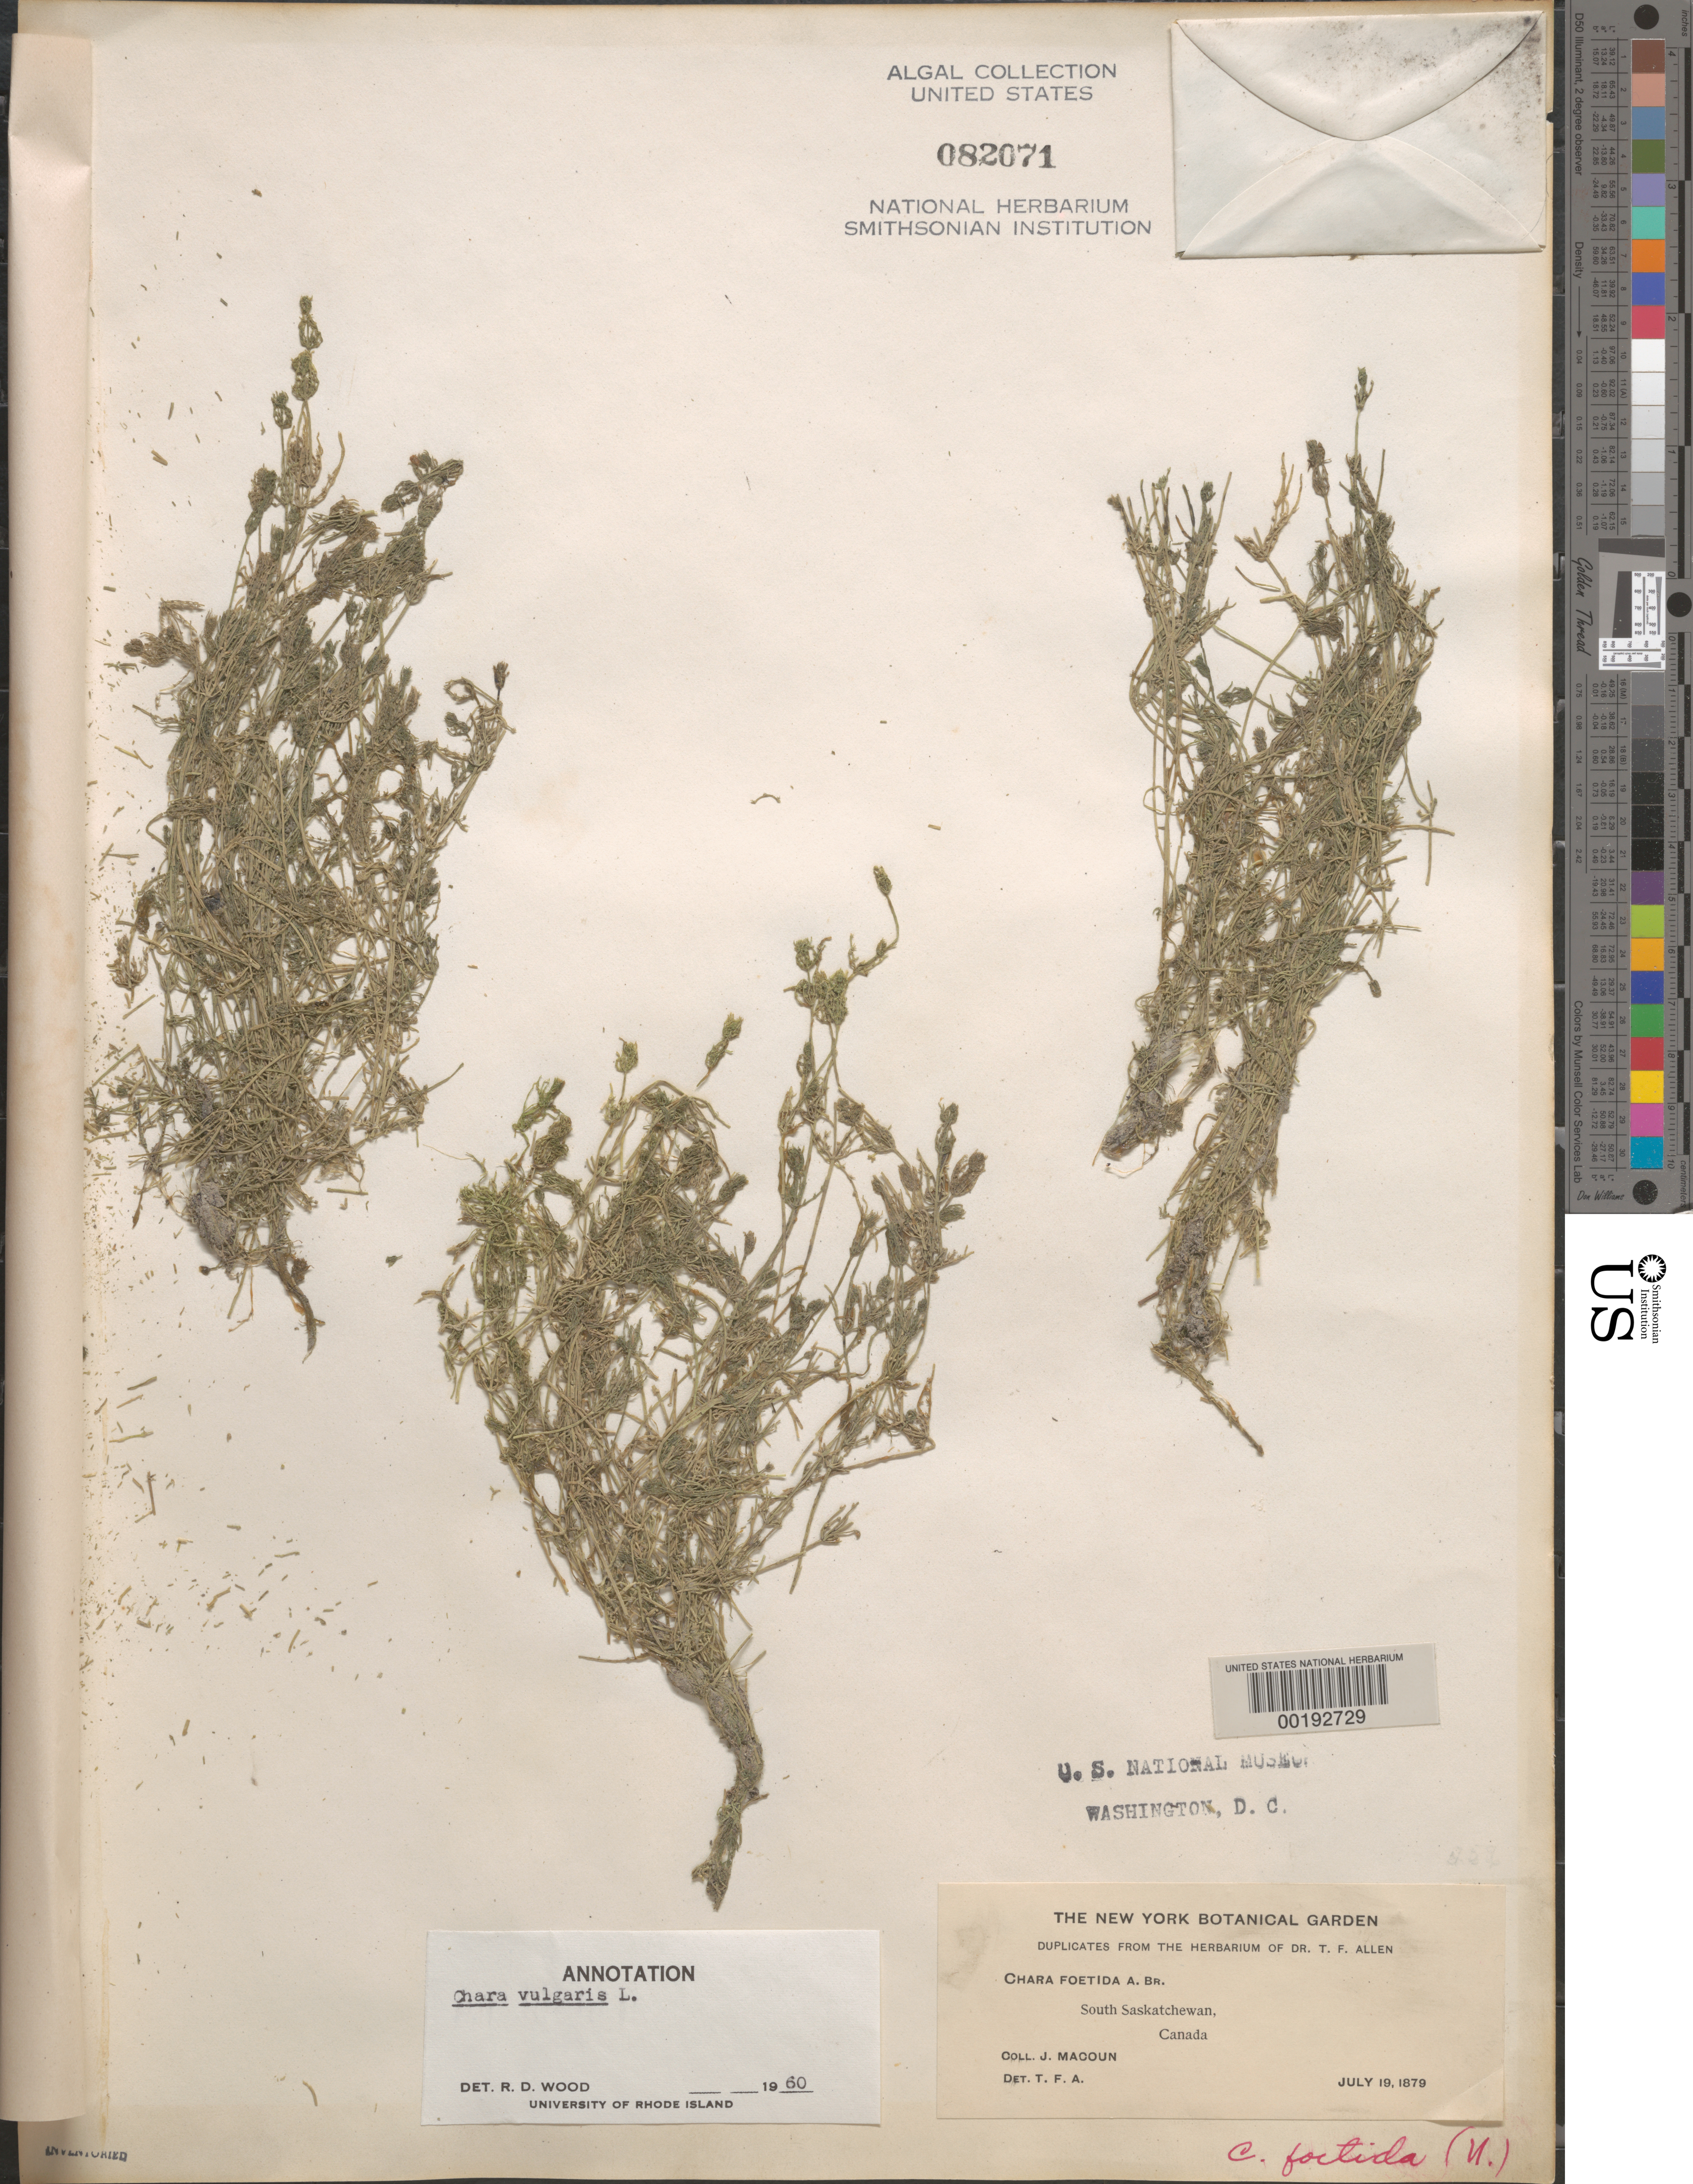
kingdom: Plantae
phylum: Charophyta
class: Charophyceae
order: Charales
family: Characeae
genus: Chara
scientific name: Chara vulgaris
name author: L.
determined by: Wood, R. D.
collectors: J. Macoun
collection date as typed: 19 Jul 1879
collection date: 1879-07-19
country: Canada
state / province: Saskatchewan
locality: South Saskatchewan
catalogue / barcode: US 82071